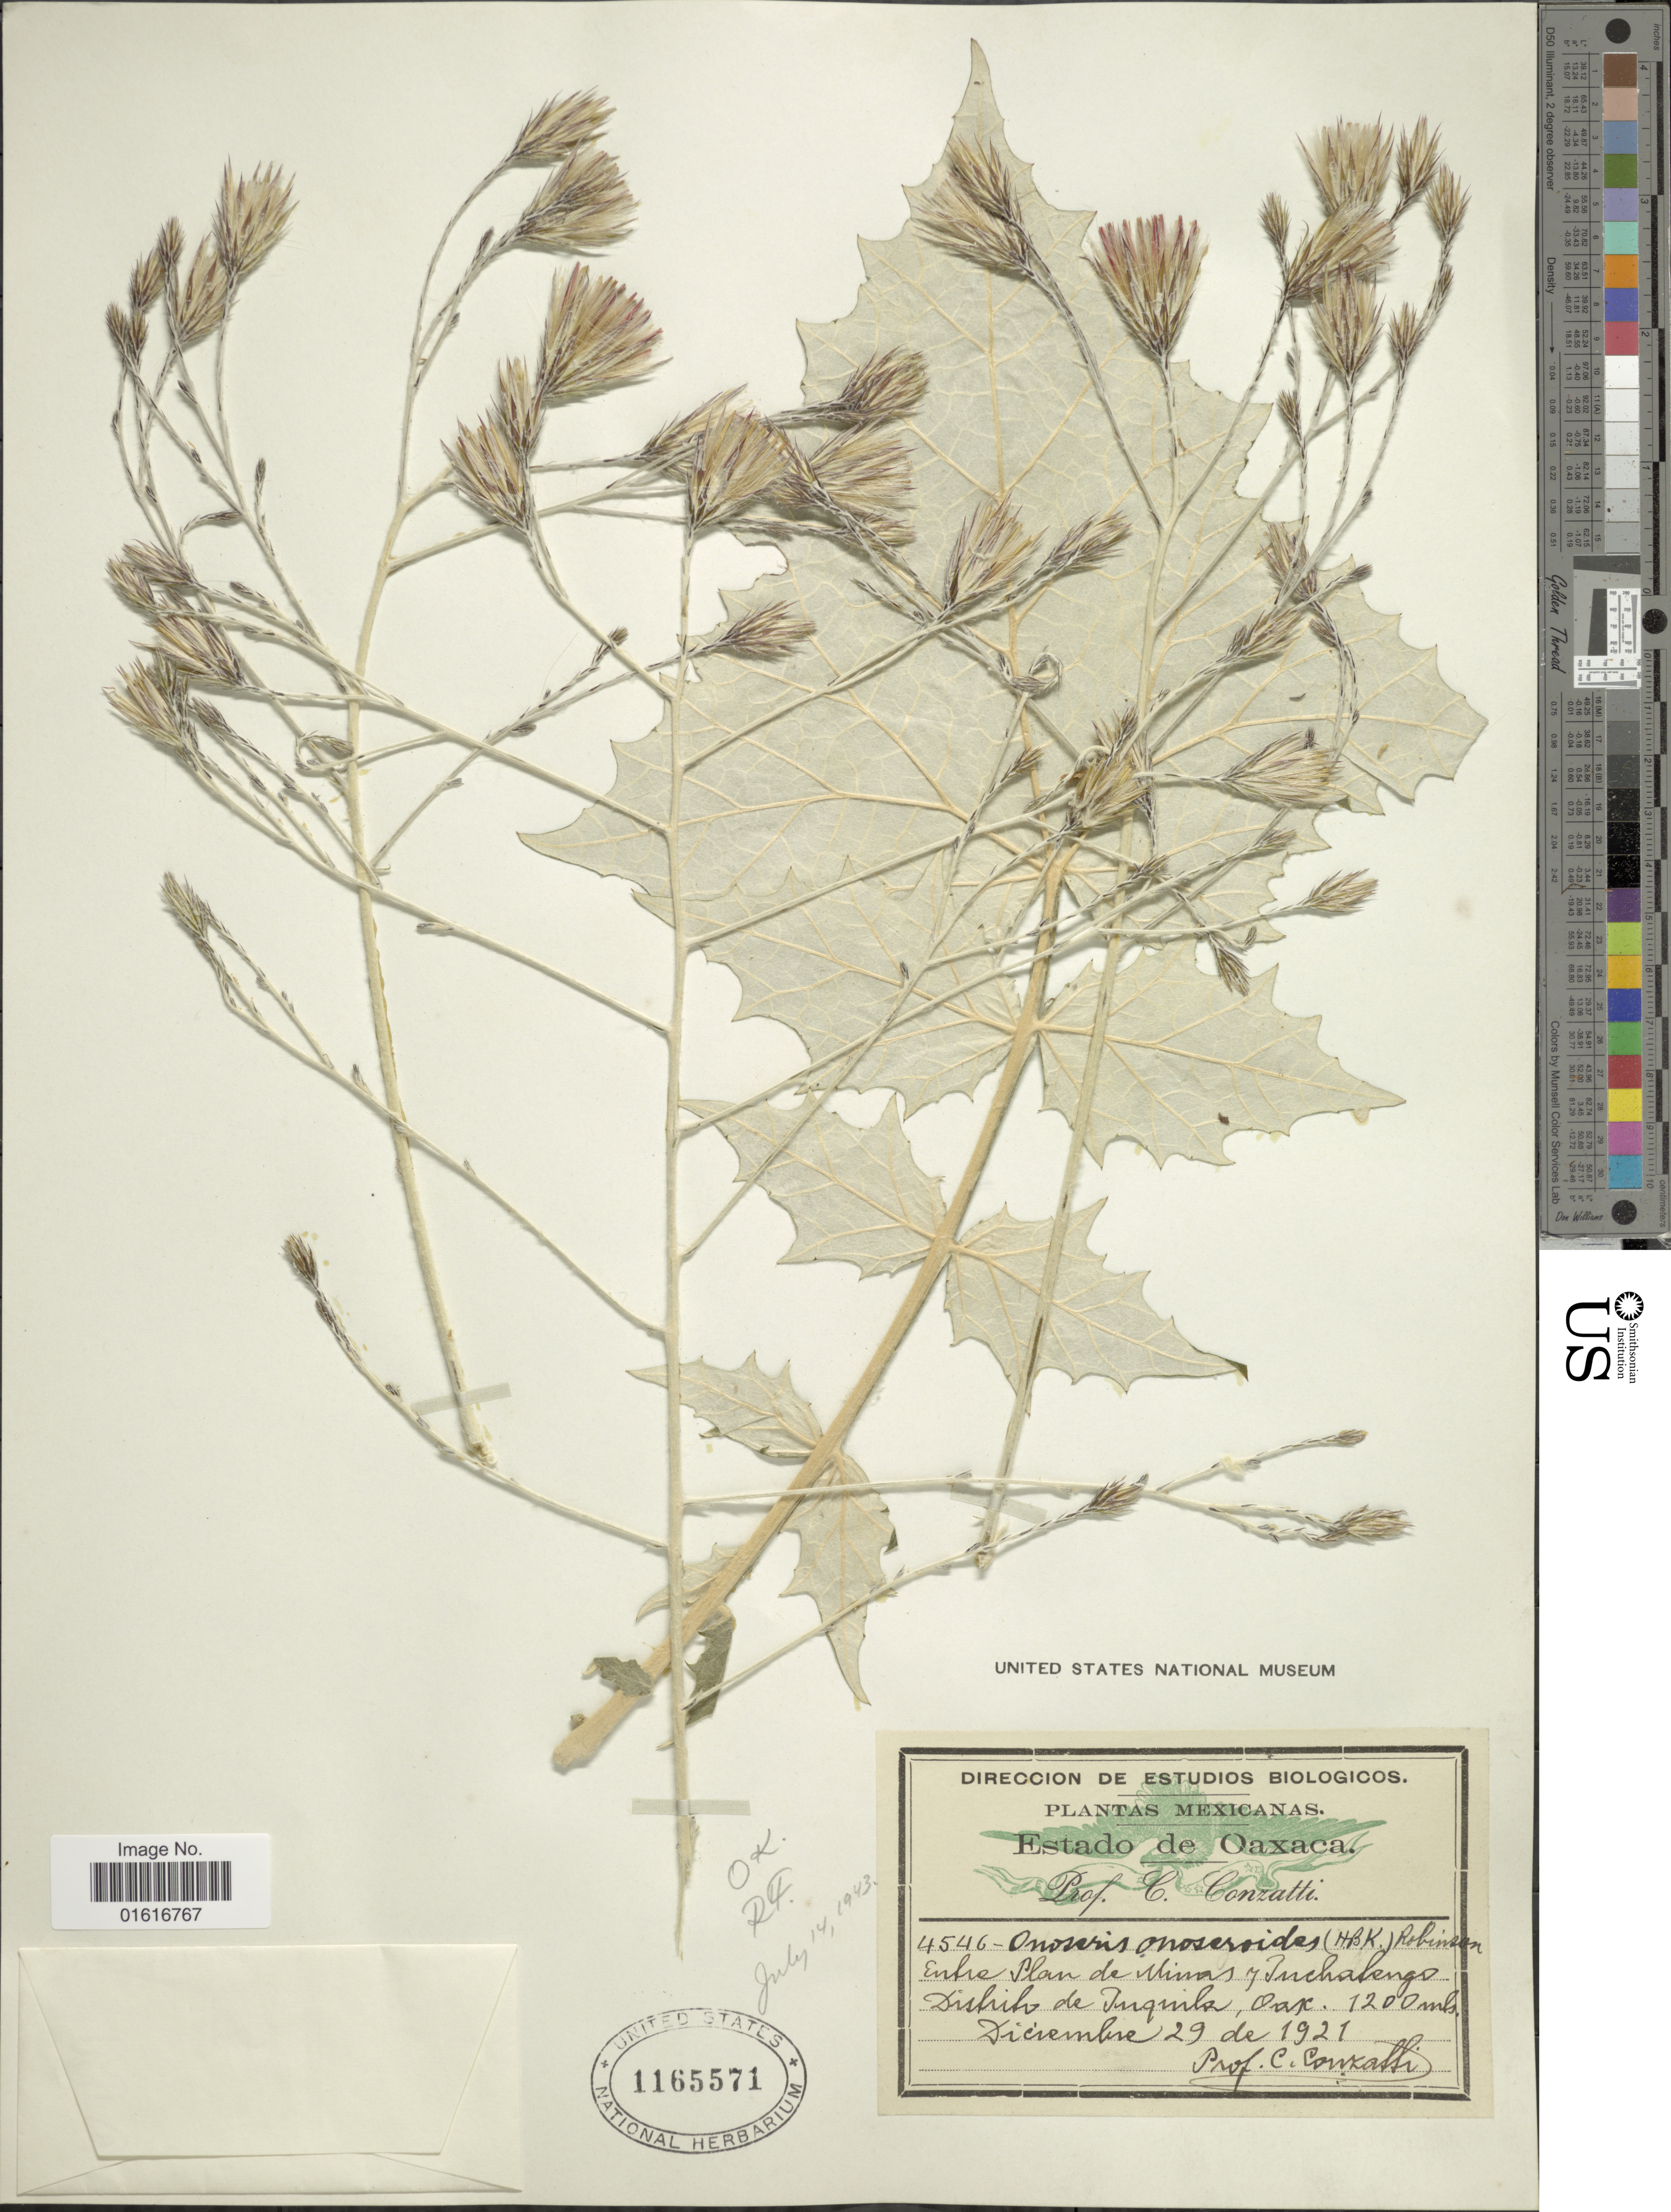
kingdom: Plantae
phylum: Tracheophyta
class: Magnoliopsida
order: Asterales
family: Asteraceae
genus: Onoseris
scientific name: Onoseris onoseroides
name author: (Kunth) B.L. Rob.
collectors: C. Conzalli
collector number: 4546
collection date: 1921-12-29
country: Mexico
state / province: Oaxaca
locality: Entre Plan de Minas y Inchalengo, Distrito de Aquila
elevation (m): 1200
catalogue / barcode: US 1165571